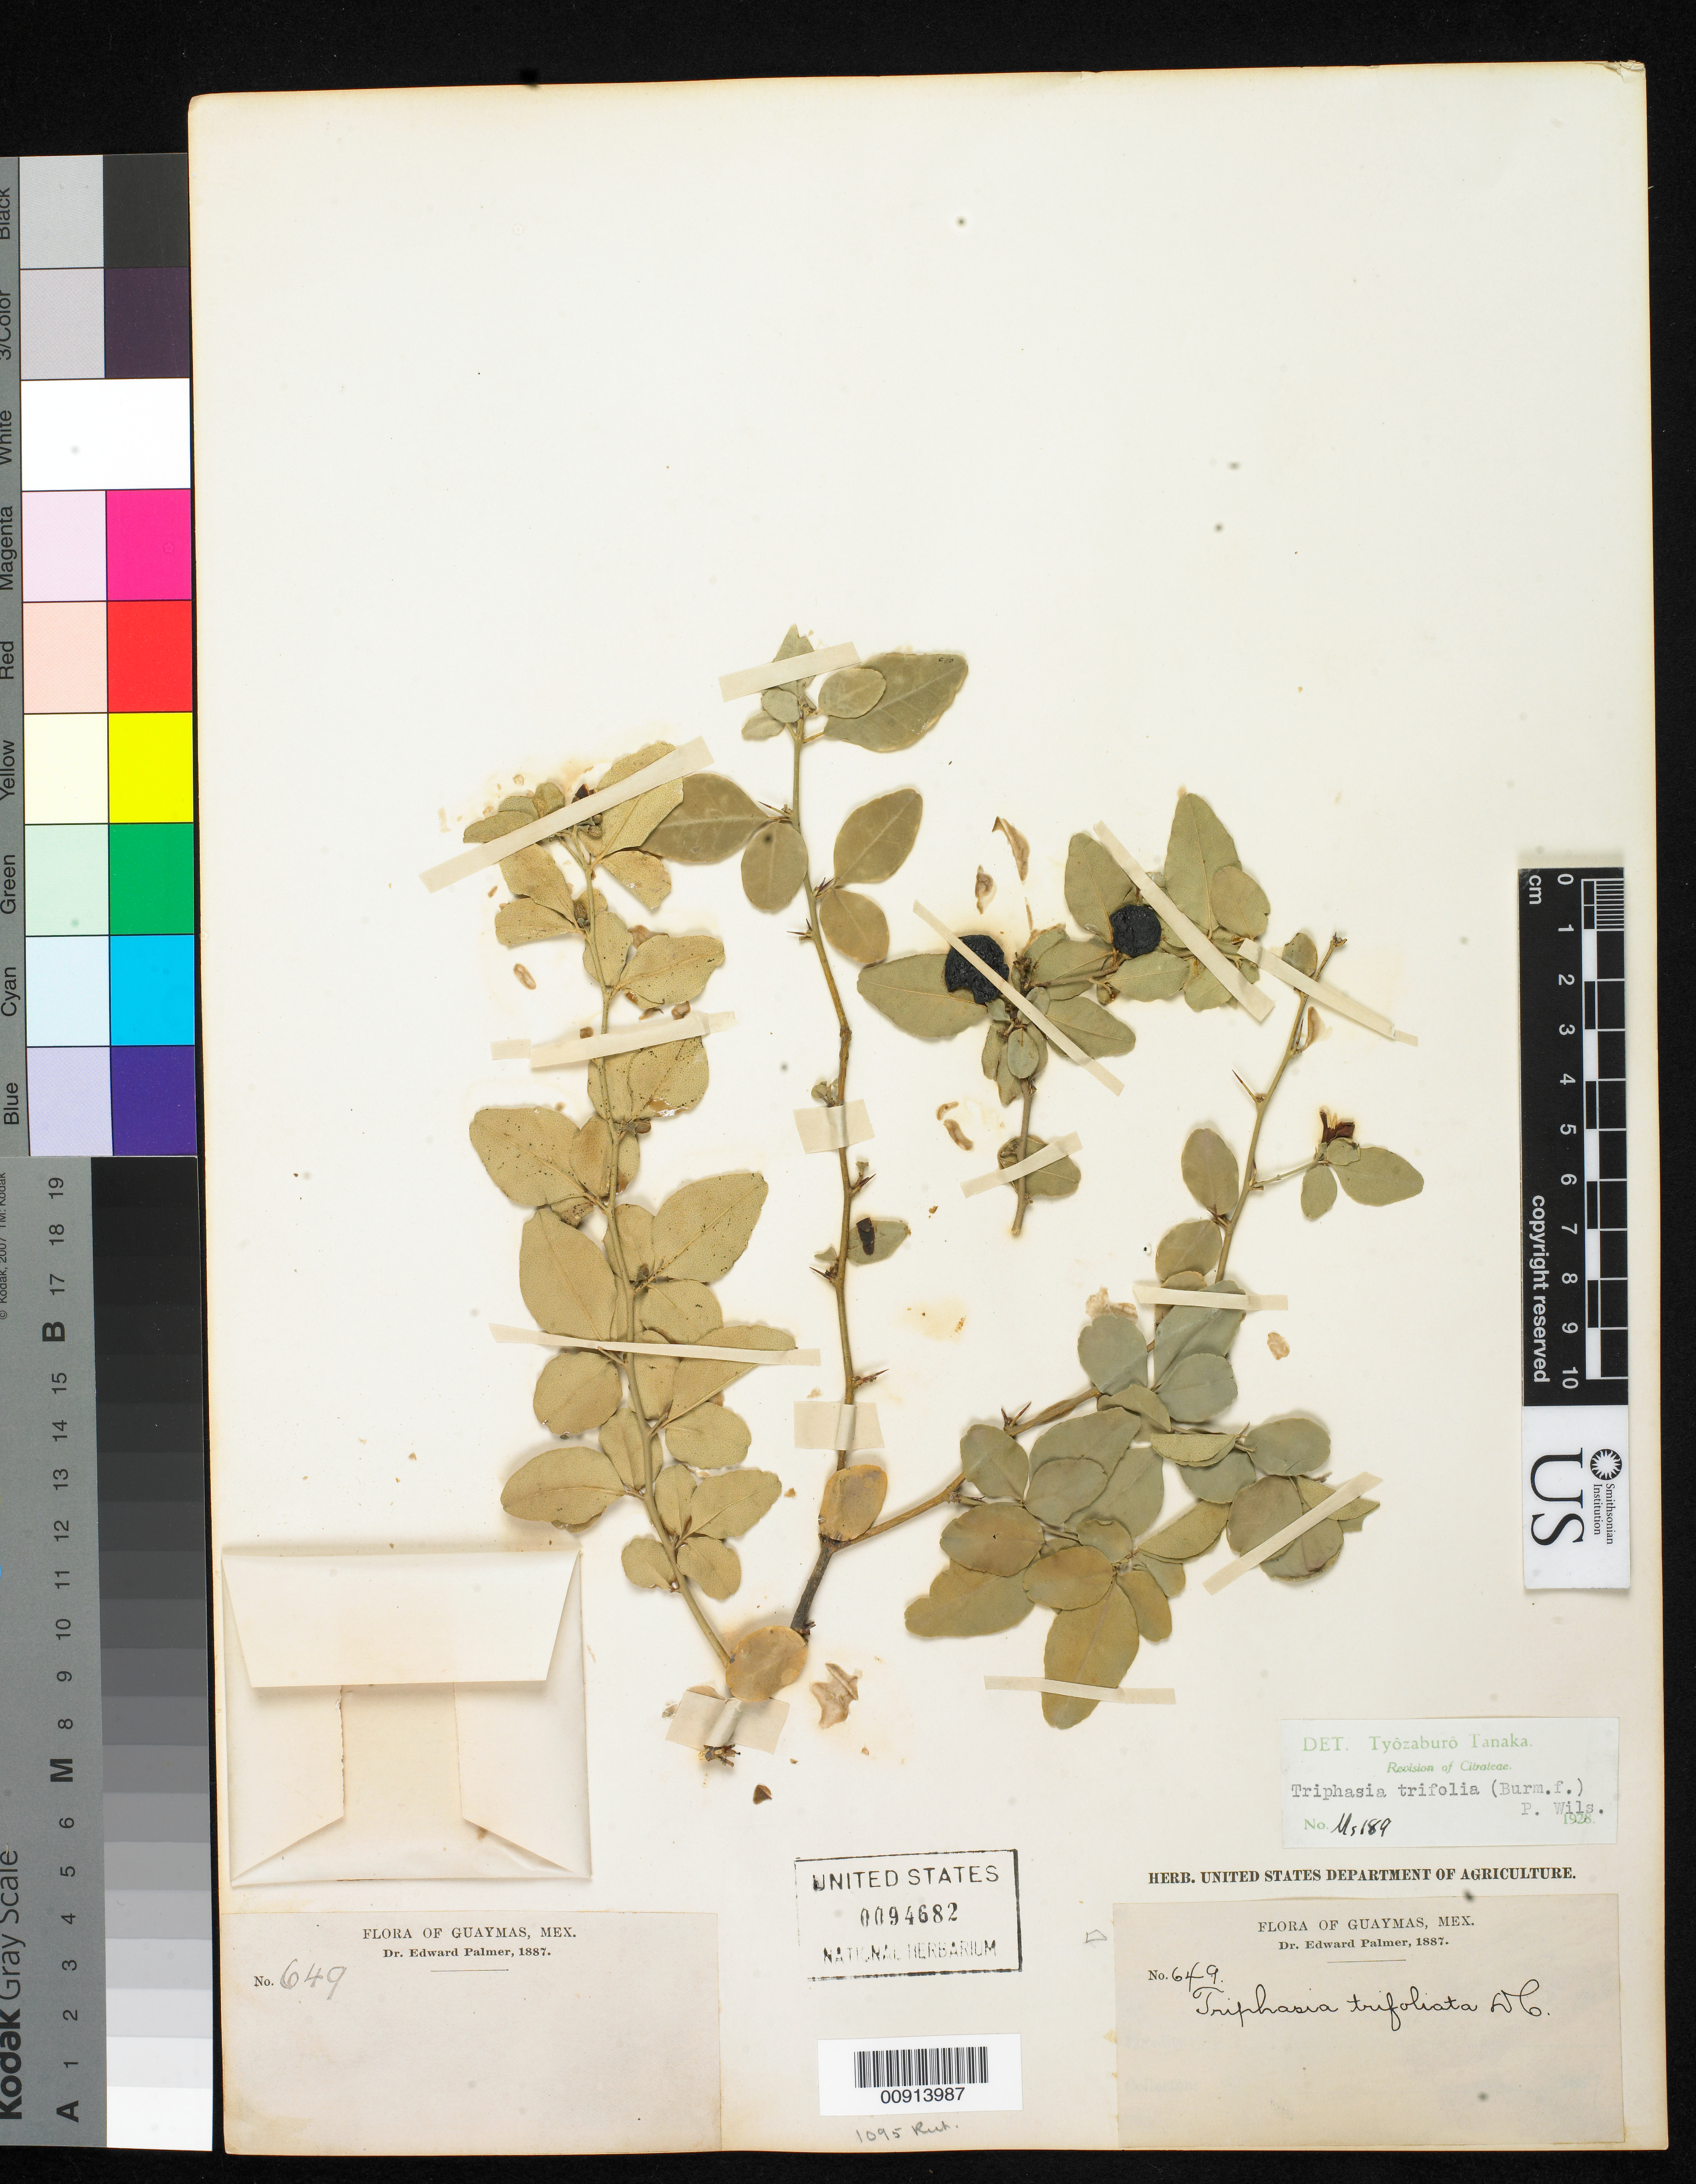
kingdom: Plantae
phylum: Tracheophyta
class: Magnoliopsida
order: Sapindales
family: Rutaceae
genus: Triphasia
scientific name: Triphasia trifolia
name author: (Burm. f.) P. Wilson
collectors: E. Palmer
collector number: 649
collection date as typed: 1887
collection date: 1887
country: Mexico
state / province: Sonora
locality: Guaymas, Sonora.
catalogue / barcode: US 94682